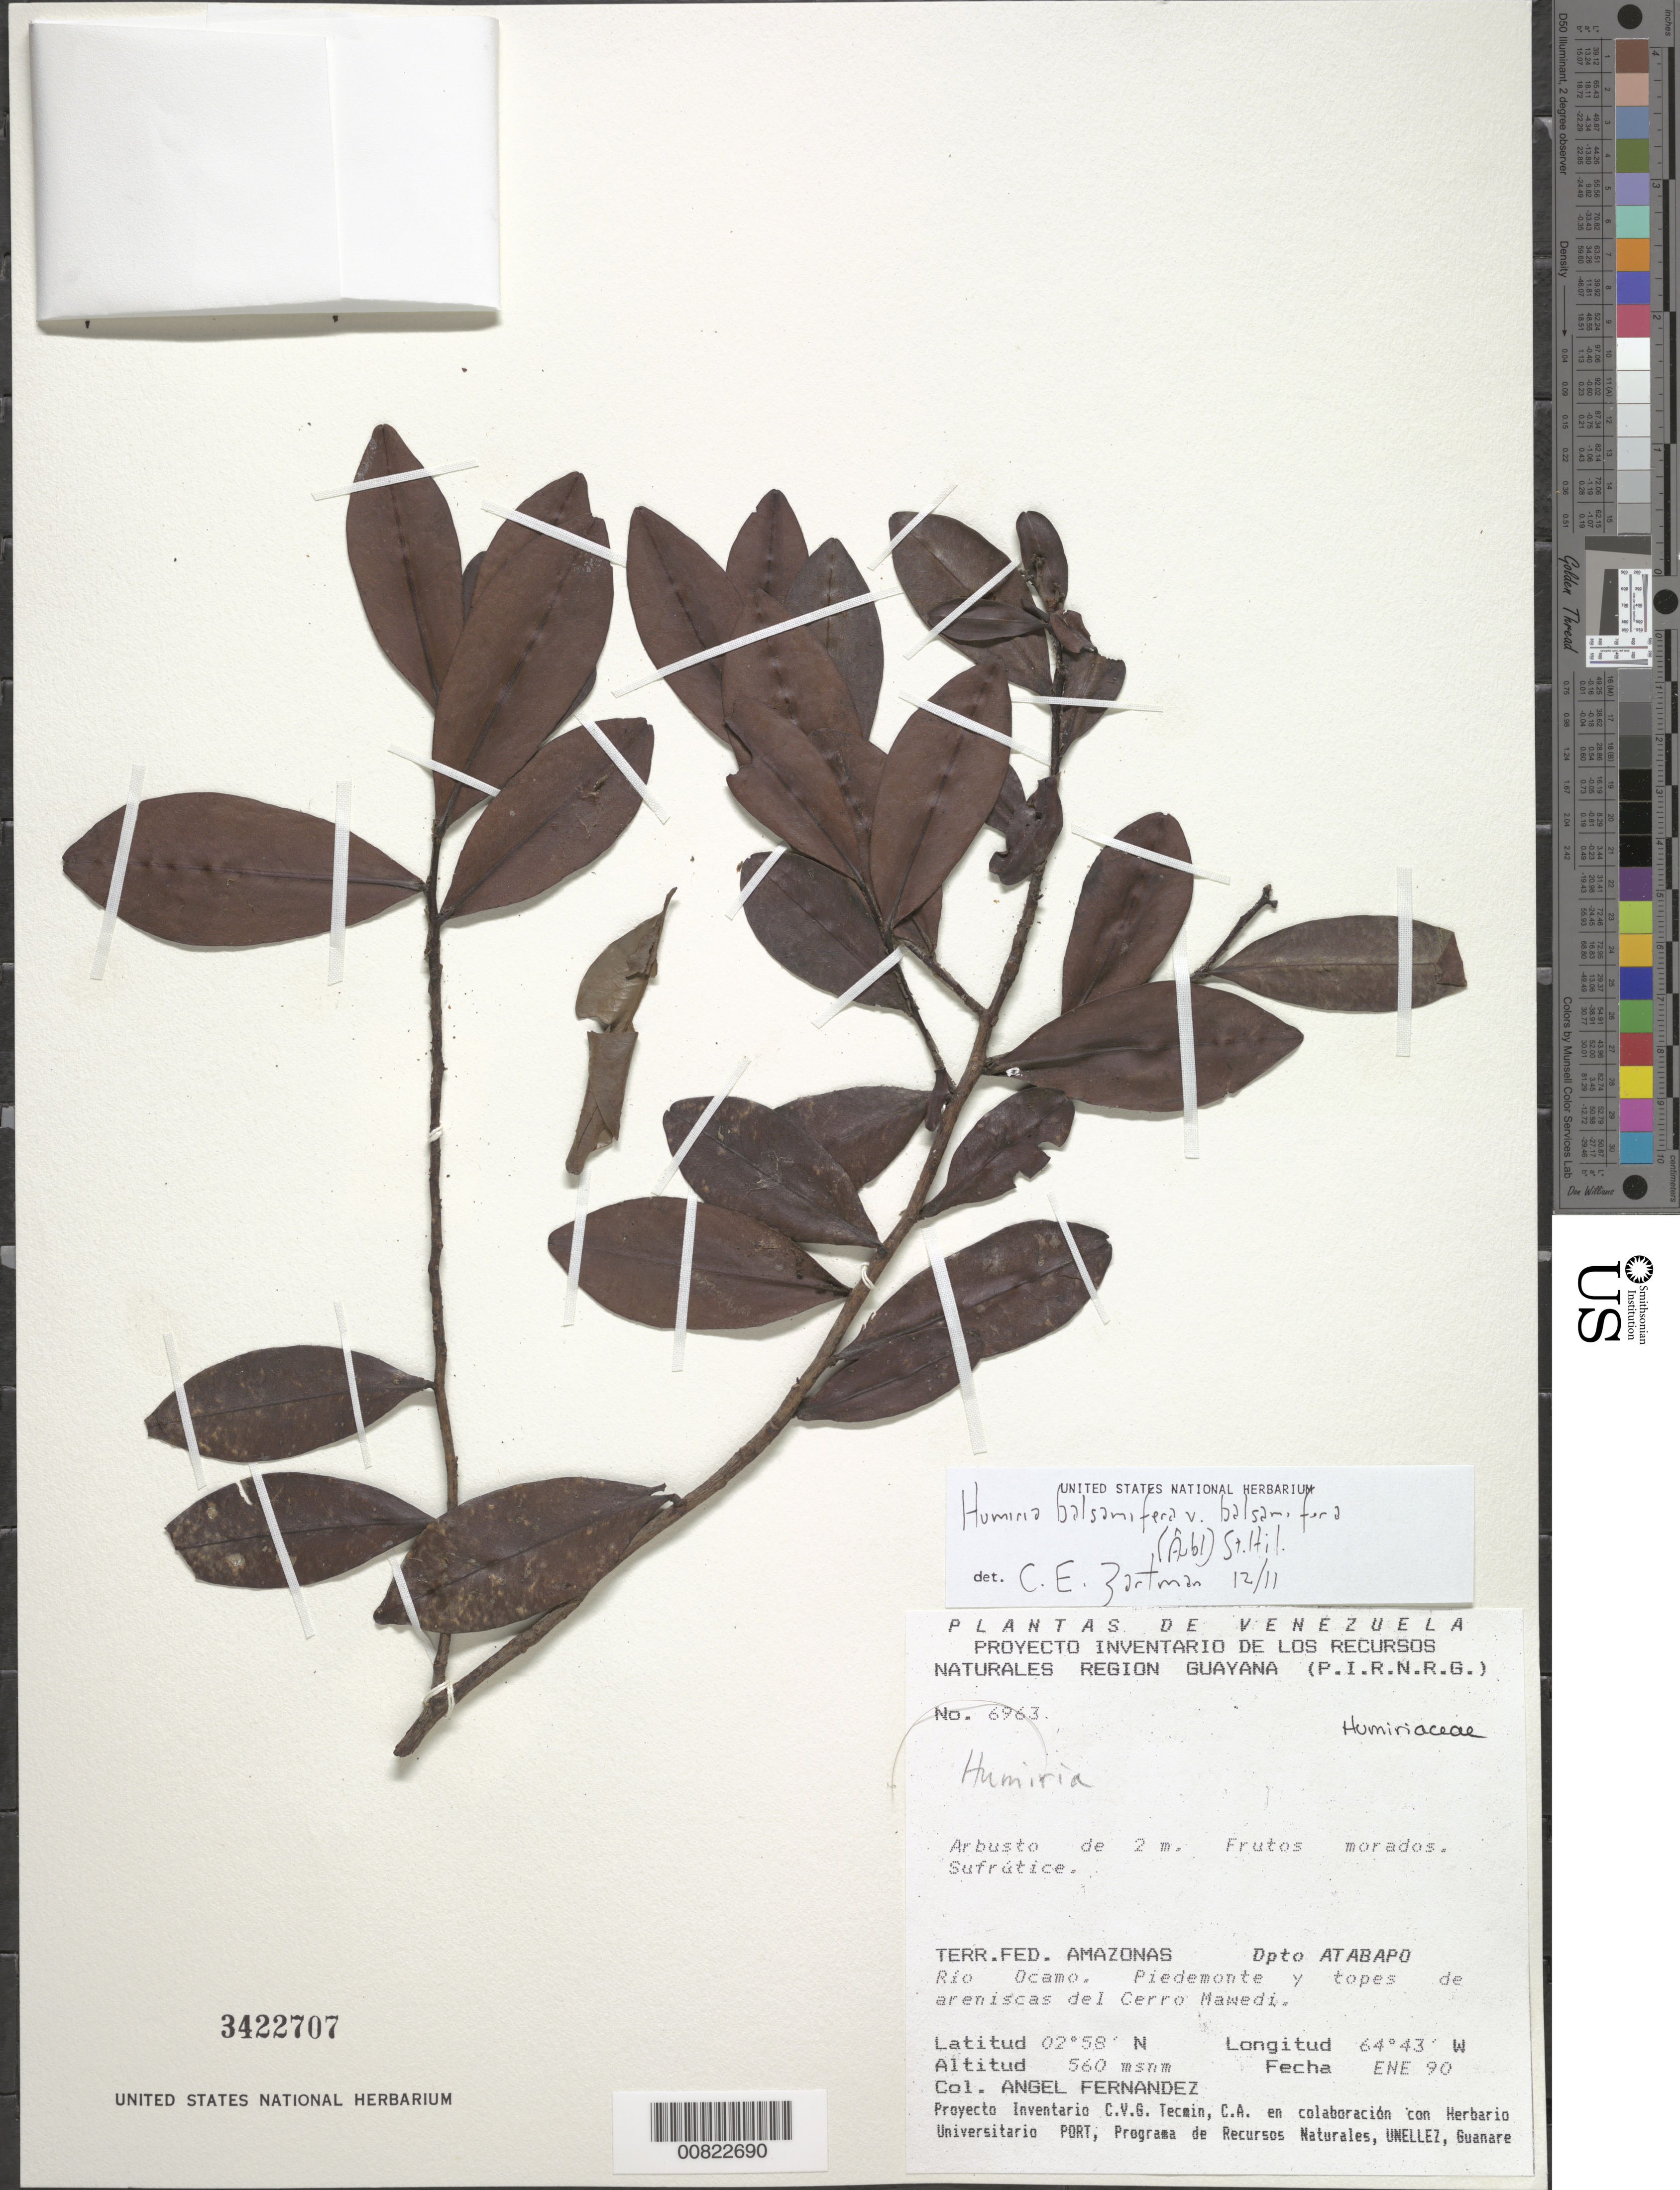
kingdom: Plantae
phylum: Tracheophyta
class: Magnoliopsida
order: Malpighiales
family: Humiriaceae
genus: Humiria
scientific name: Humiria sp.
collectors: A. Fernández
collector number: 6963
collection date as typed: Jan-90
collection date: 1990-01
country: Venezuela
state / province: Amazonas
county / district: Atabapo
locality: Río Ocamo, Cerro Mawedi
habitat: Pidemonte y topes de areniscas del cerro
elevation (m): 560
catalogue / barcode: US 3422707